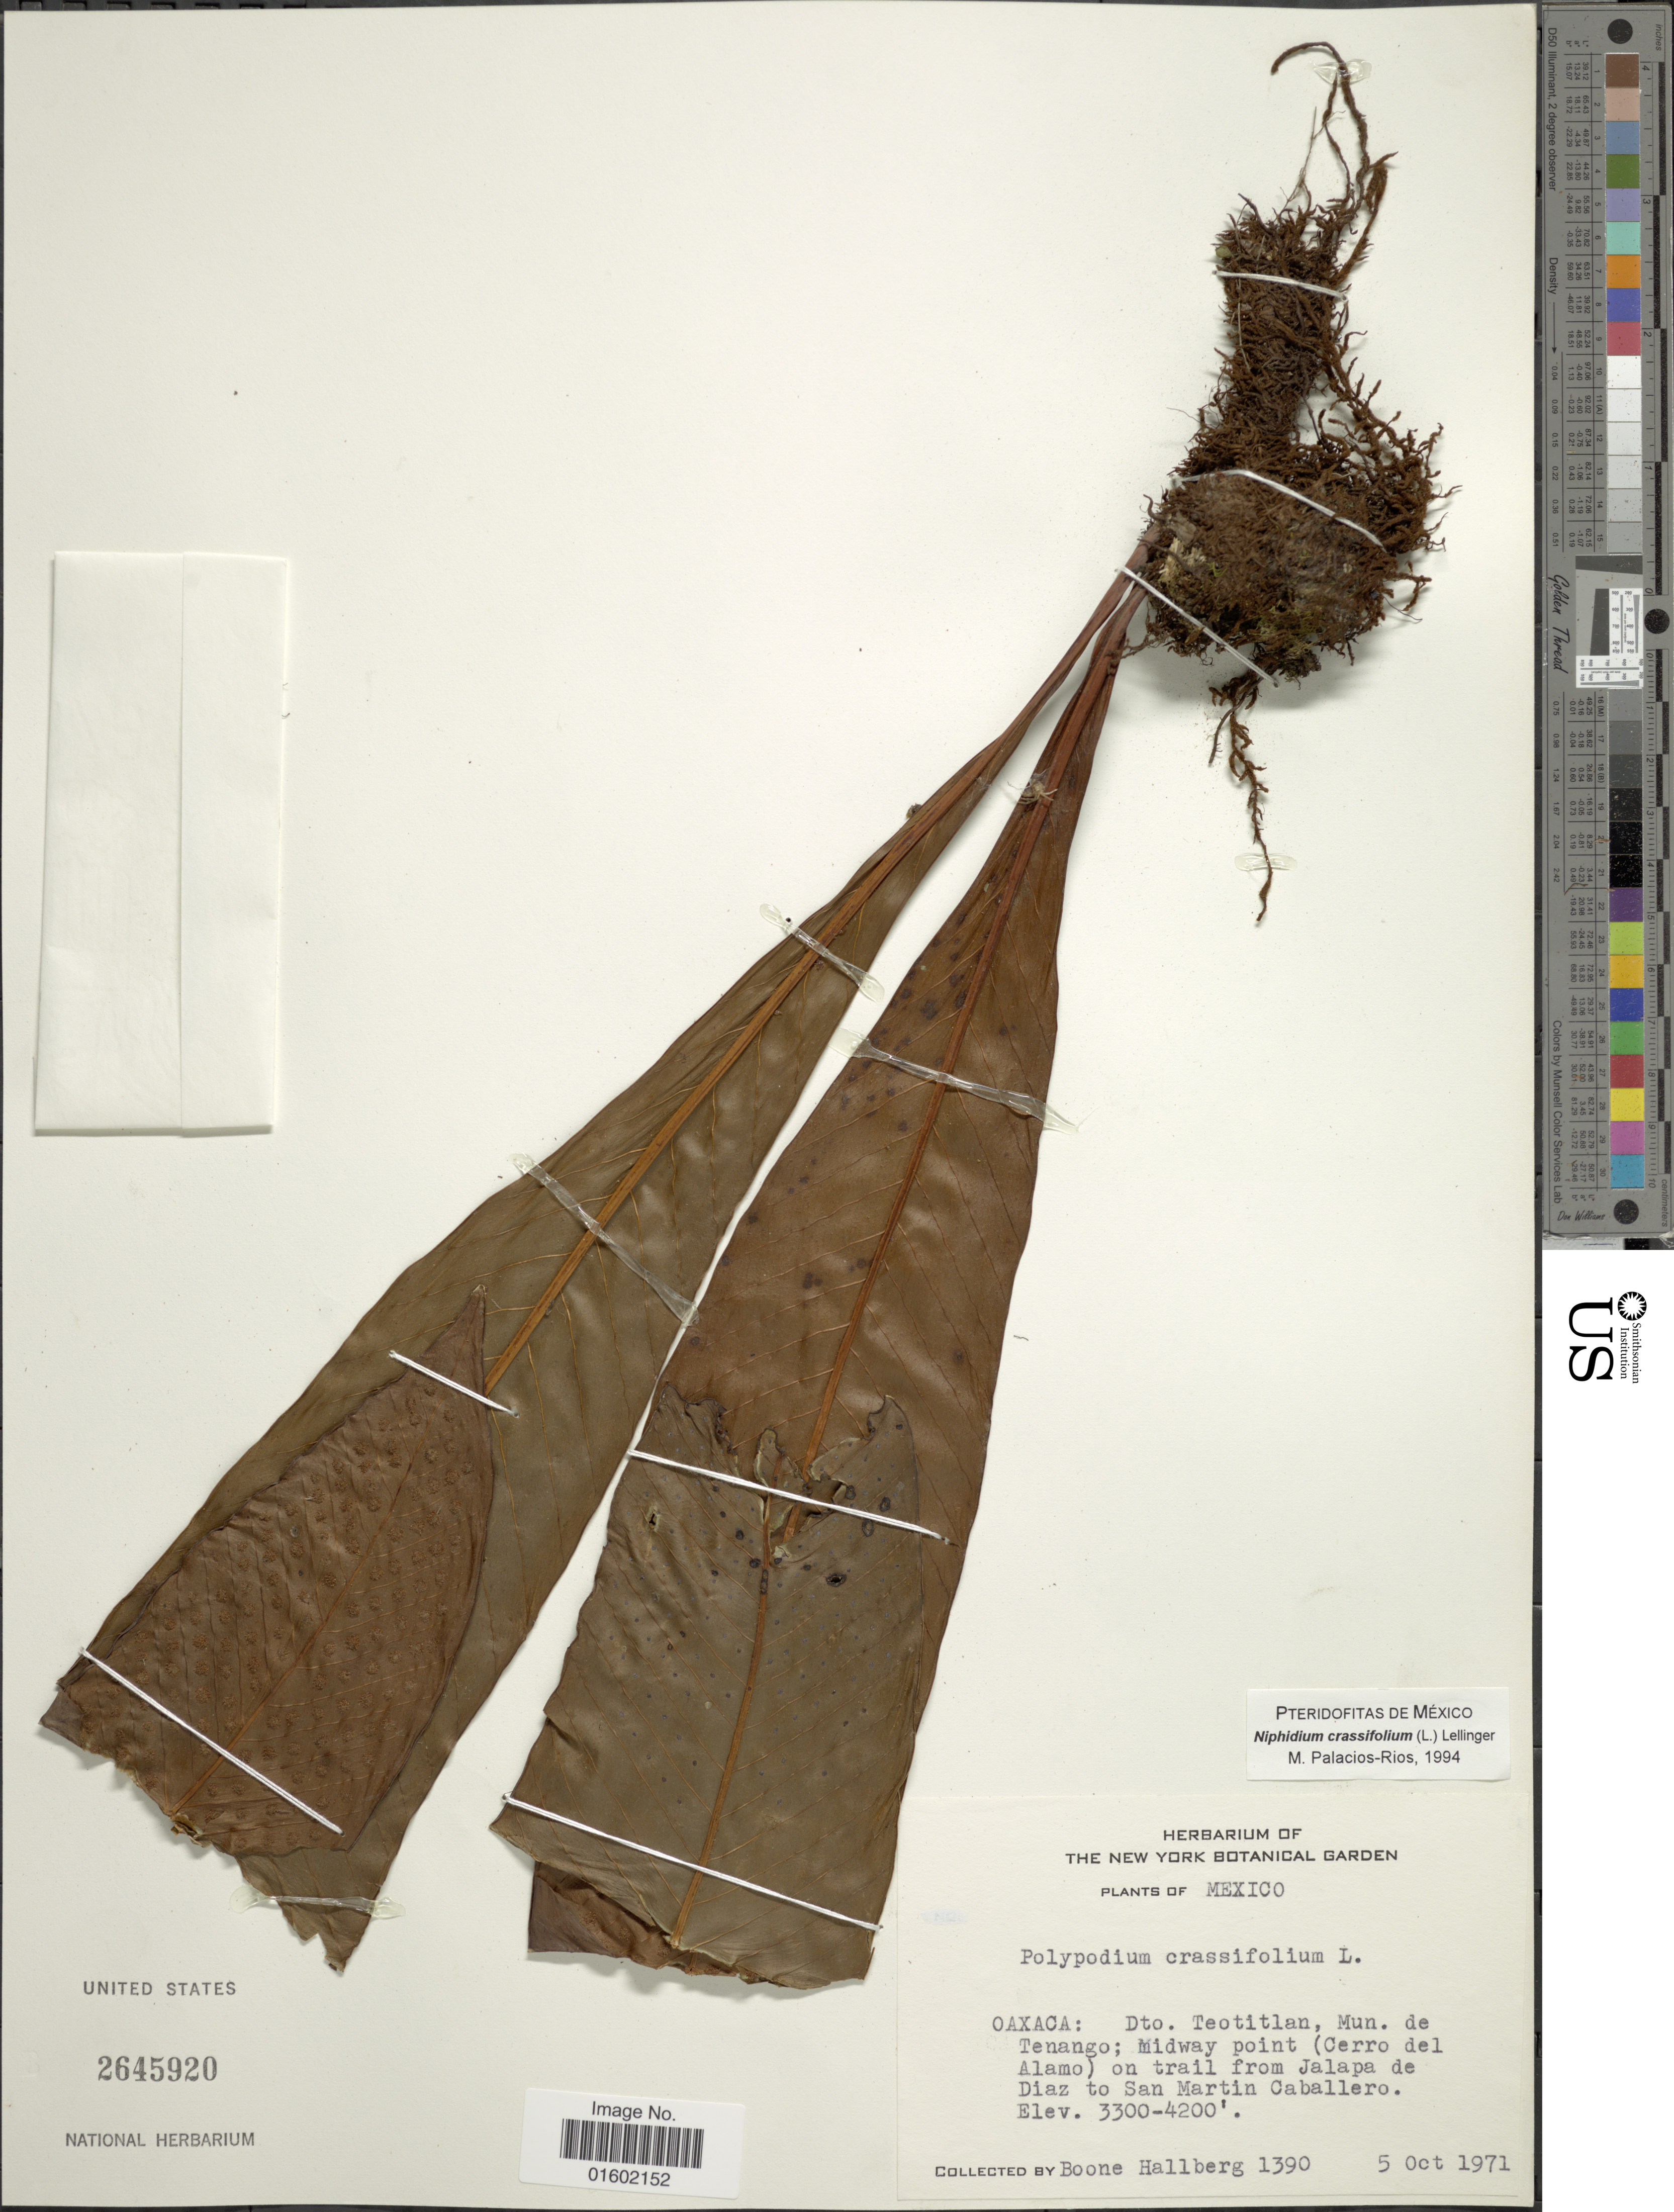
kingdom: Plantae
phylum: Tracheophyta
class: Polypodiopsida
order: Polypodiales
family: Polypodiaceae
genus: Niphidium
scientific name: Niphidium crassifolium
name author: (L.) Lellinger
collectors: B. Hallberg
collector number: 1390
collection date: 1971-10-05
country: Mexico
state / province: Oaxaca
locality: Dto. Teotitlan, Mun. de Tenango; Midway point (Cerro del Alamo) trail from Jalapa de Diaz to San Martin Caballero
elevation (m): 1006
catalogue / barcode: US 2645920